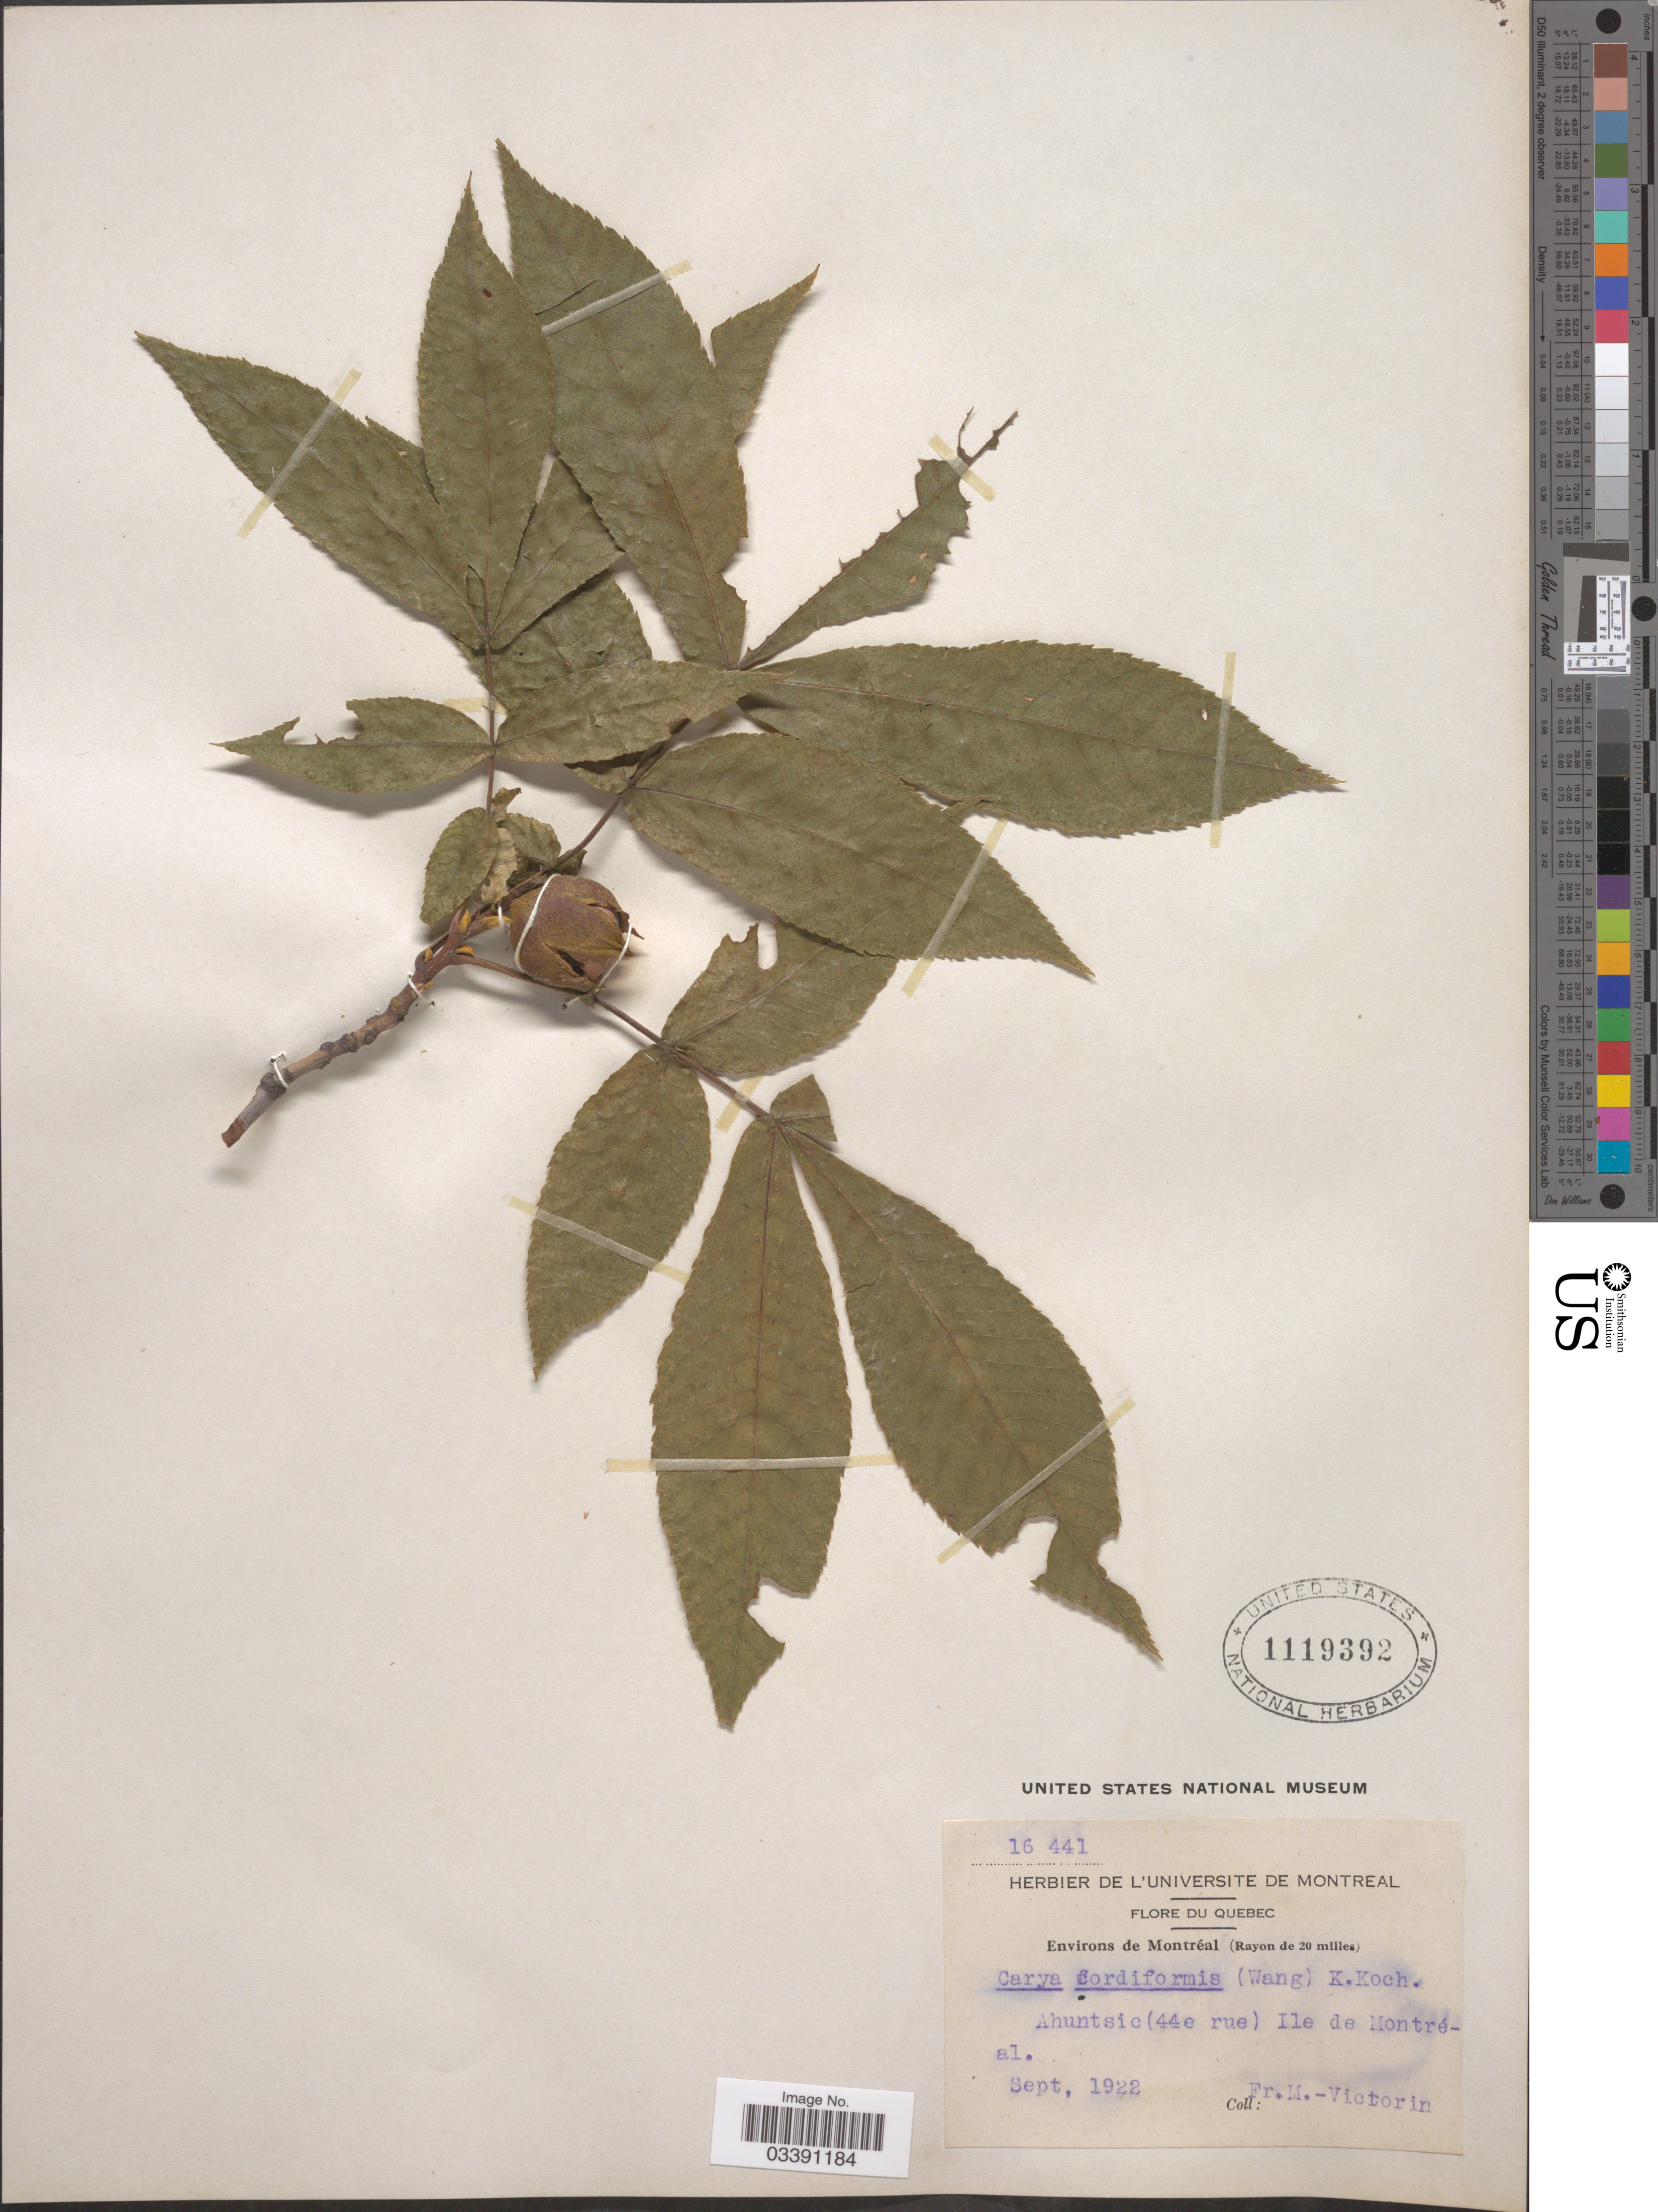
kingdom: Plantae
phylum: Tracheophyta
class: Magnoliopsida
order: Fagales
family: Juglandaceae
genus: Carya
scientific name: Carya cordiformis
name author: (Wangenh.) K. Koch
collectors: F. Marie-Victorin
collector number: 16441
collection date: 1922-09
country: Canada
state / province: Quebec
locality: Environs de Montréal (Rayon de 20 milles). Ahuntsic (44e rue) Ile de Montréal.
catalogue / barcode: US 1119392